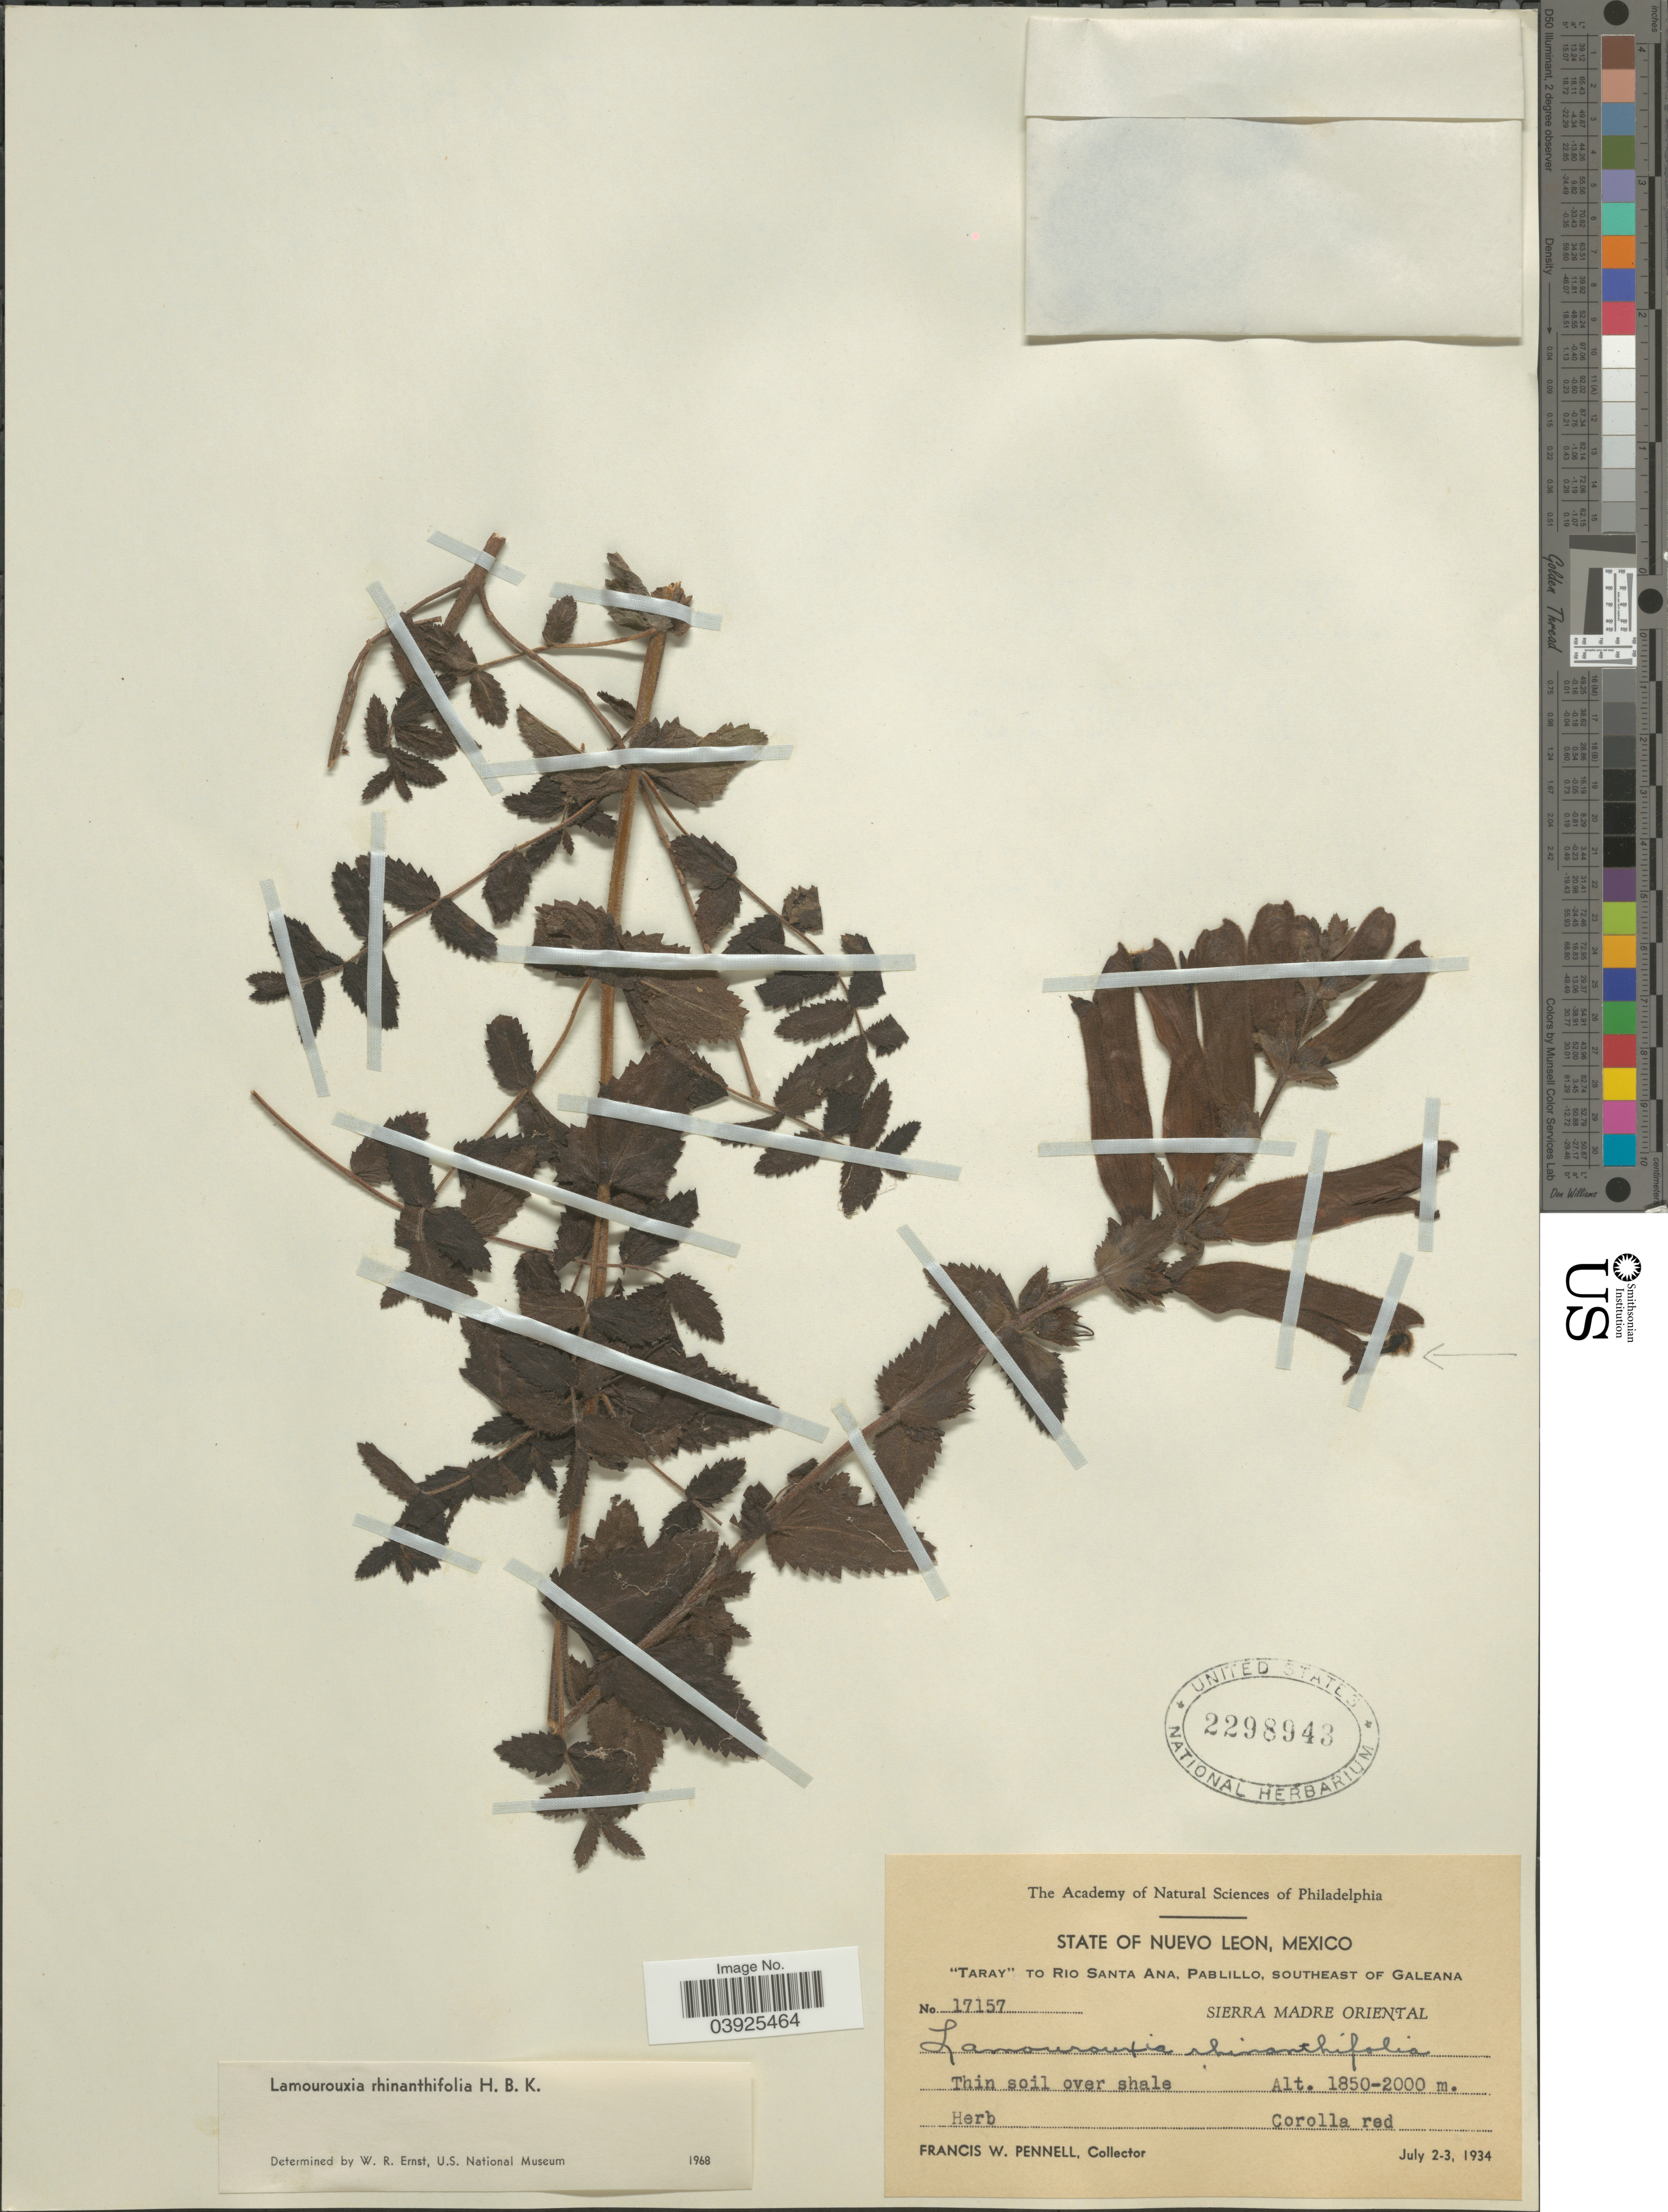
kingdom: Plantae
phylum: Tracheophyta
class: Magnoliopsida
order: Lamiales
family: Orobanchaceae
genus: Lamourouxia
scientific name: Lamourouxia rhinanthifolia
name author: Kunth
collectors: F. W. Pennell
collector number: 17157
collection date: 1934-07-02/1934-07-03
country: Mexico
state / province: Nuevo León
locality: Taray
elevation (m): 1850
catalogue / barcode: US 2298943